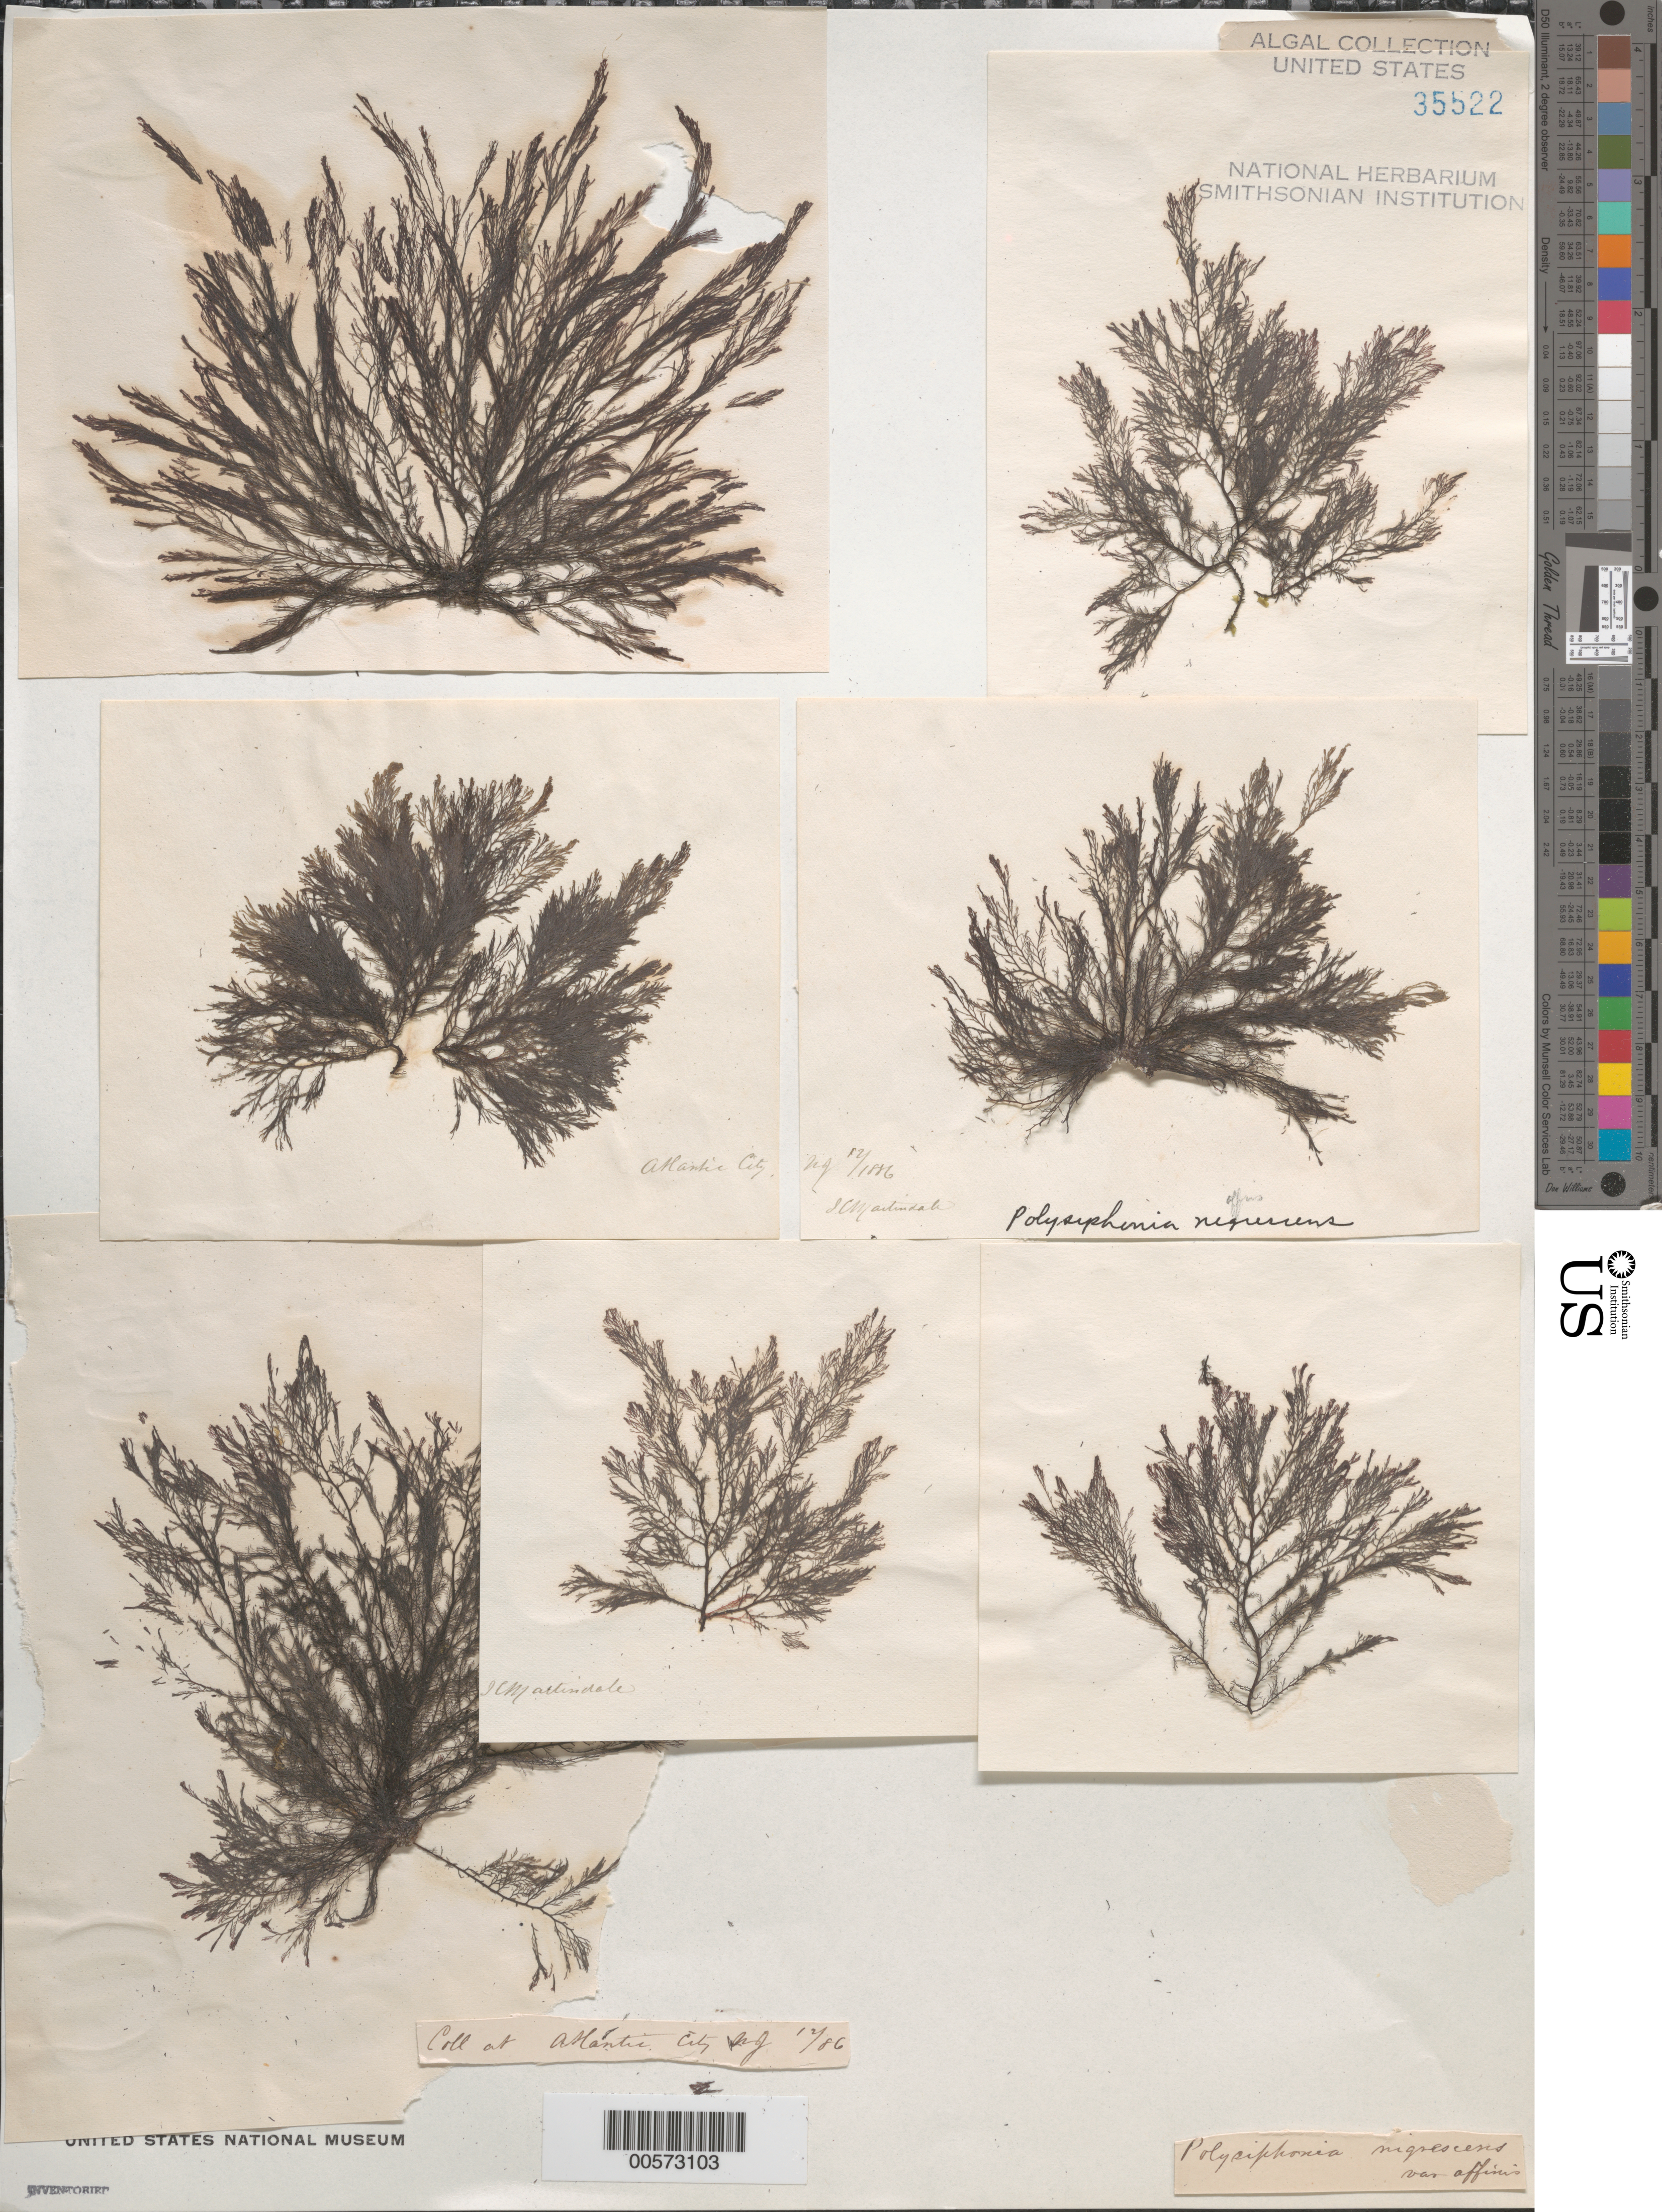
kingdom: Plantae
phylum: Rhodophyta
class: Florideophyceae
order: Ceramiales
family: Rhodomelaceae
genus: Vertebrata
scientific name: Vertebrata fucoides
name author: (Hudson) Kuntze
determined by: Algae name updating Project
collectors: I. C. Martindale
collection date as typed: Dec 1886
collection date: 1886-12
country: United States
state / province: New Jersey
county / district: Atlantic County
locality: Atlantic City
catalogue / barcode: US 35522